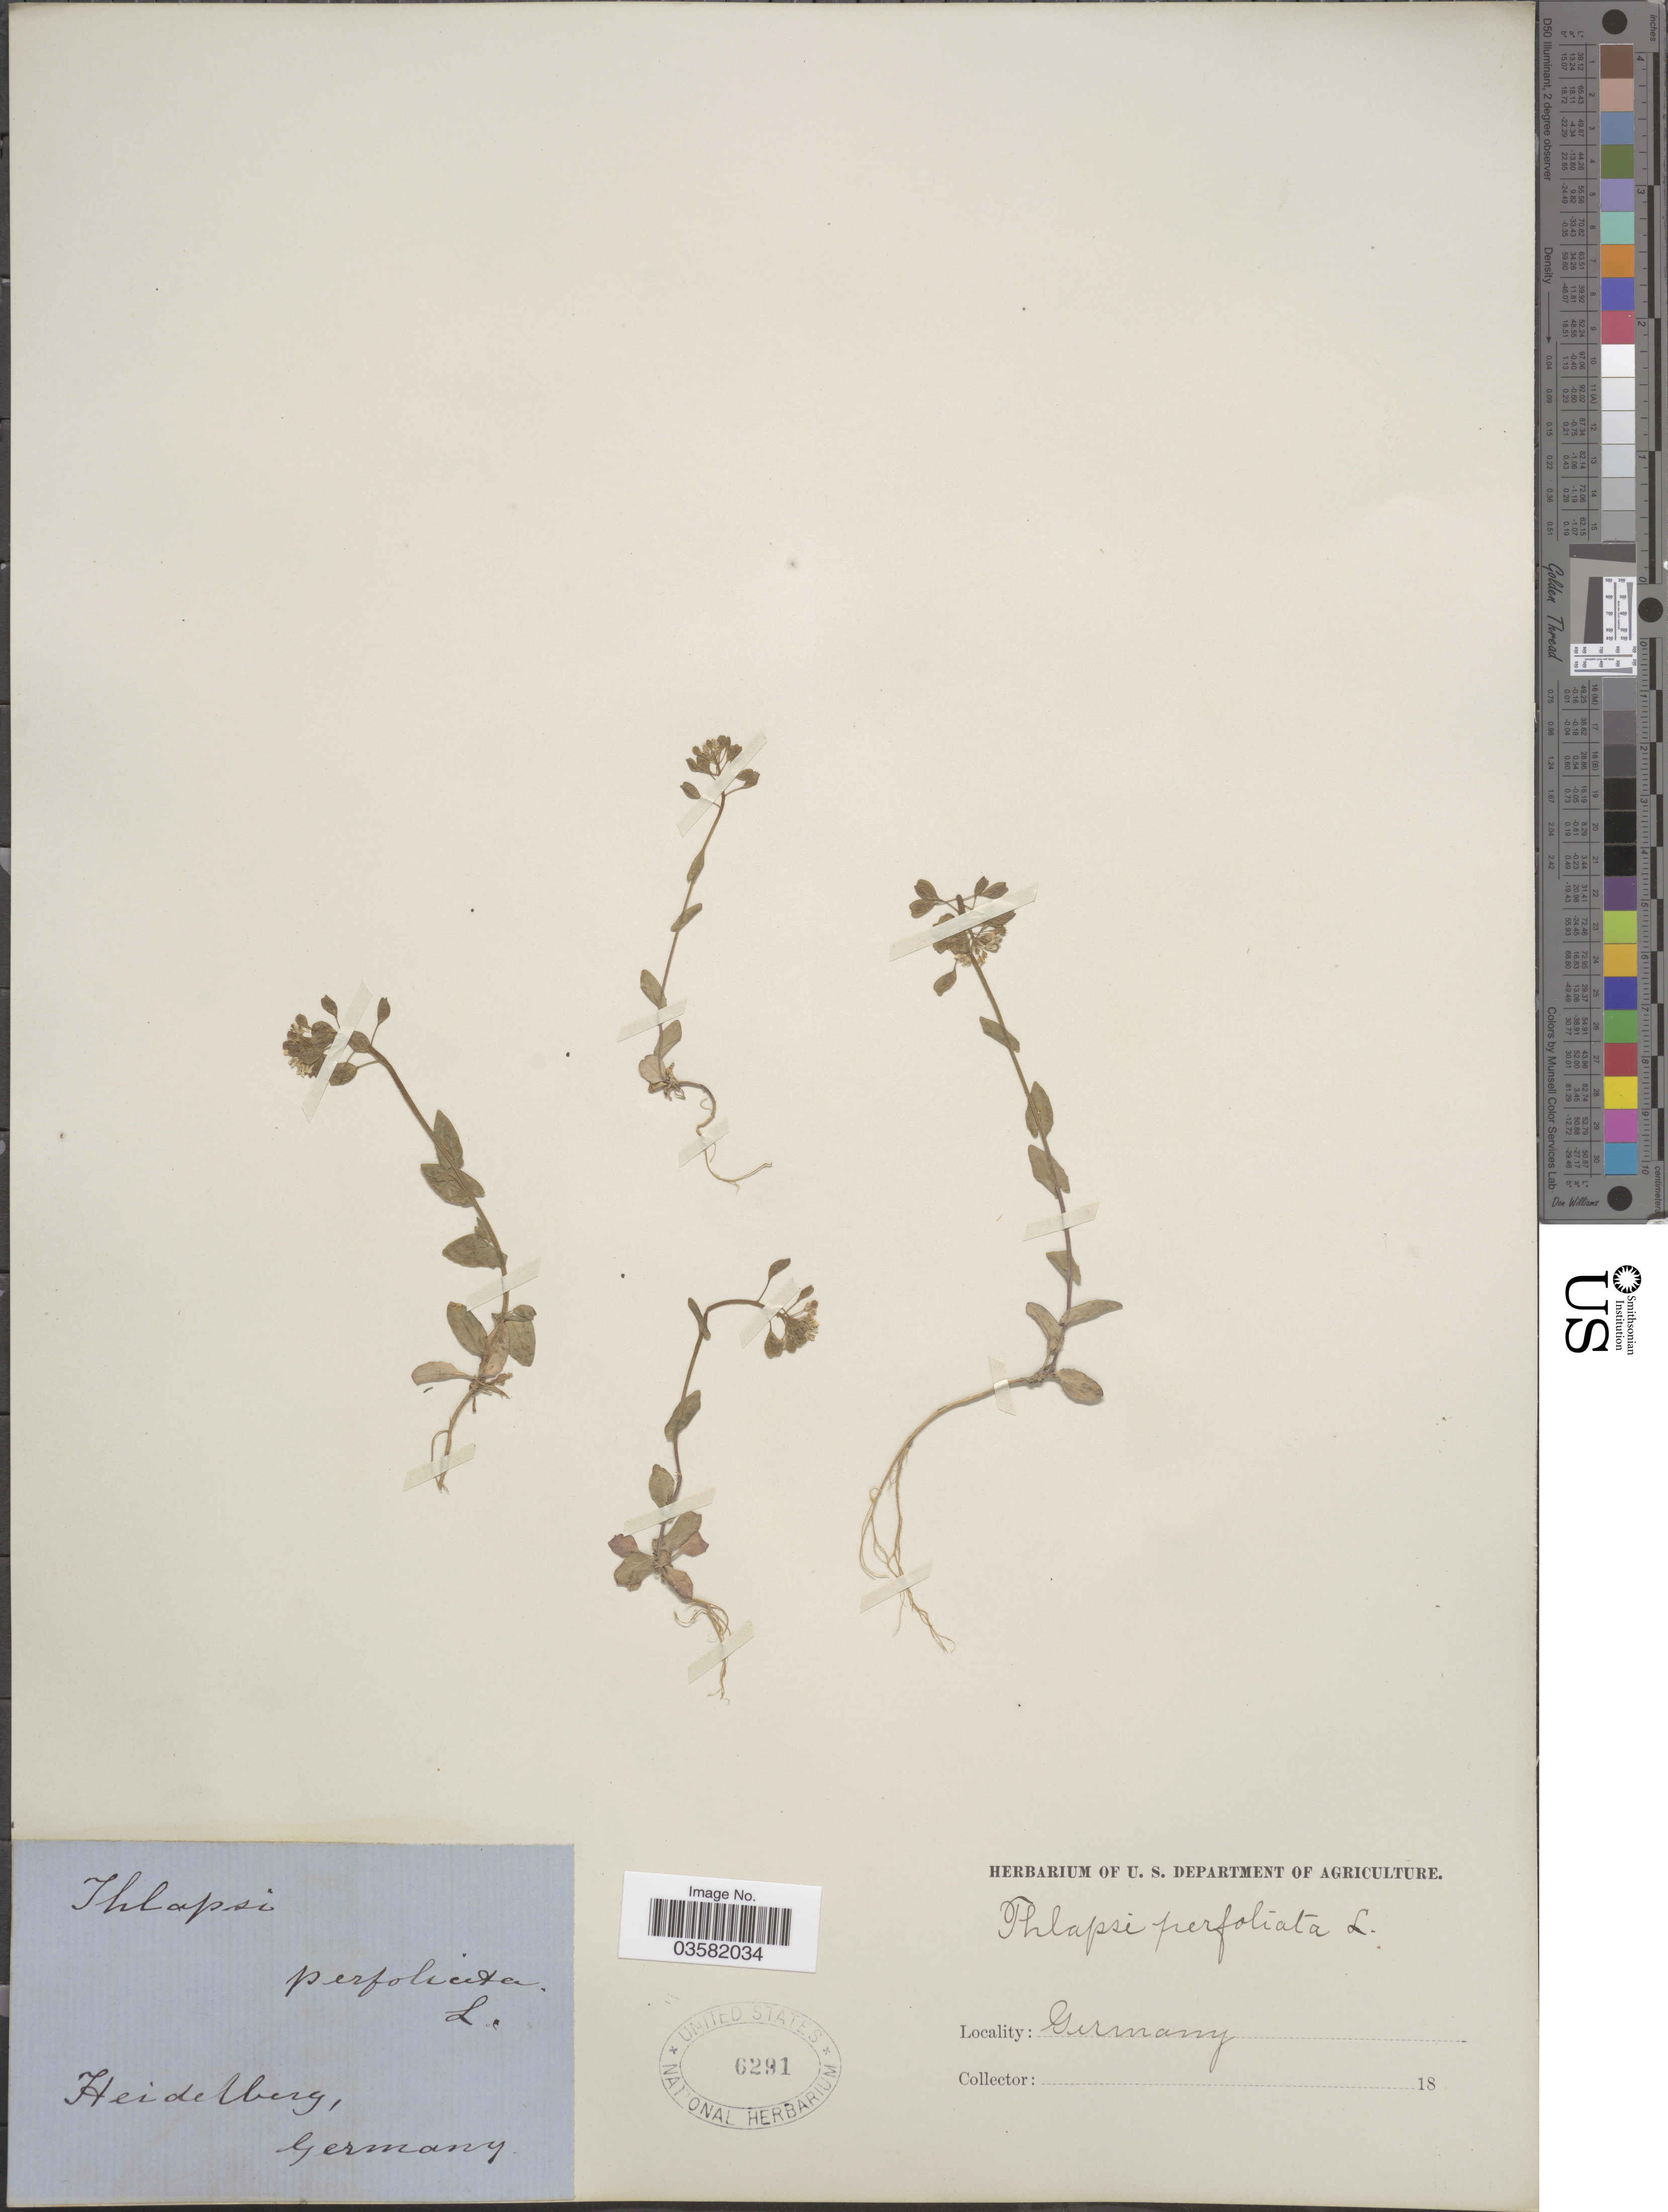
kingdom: Plantae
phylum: Tracheophyta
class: Magnoliopsida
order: Brassicales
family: Brassicaceae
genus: Thlaspi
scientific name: Thlaspi perfoliatum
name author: L.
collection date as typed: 18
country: Germany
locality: Heidelberg.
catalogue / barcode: US 6291